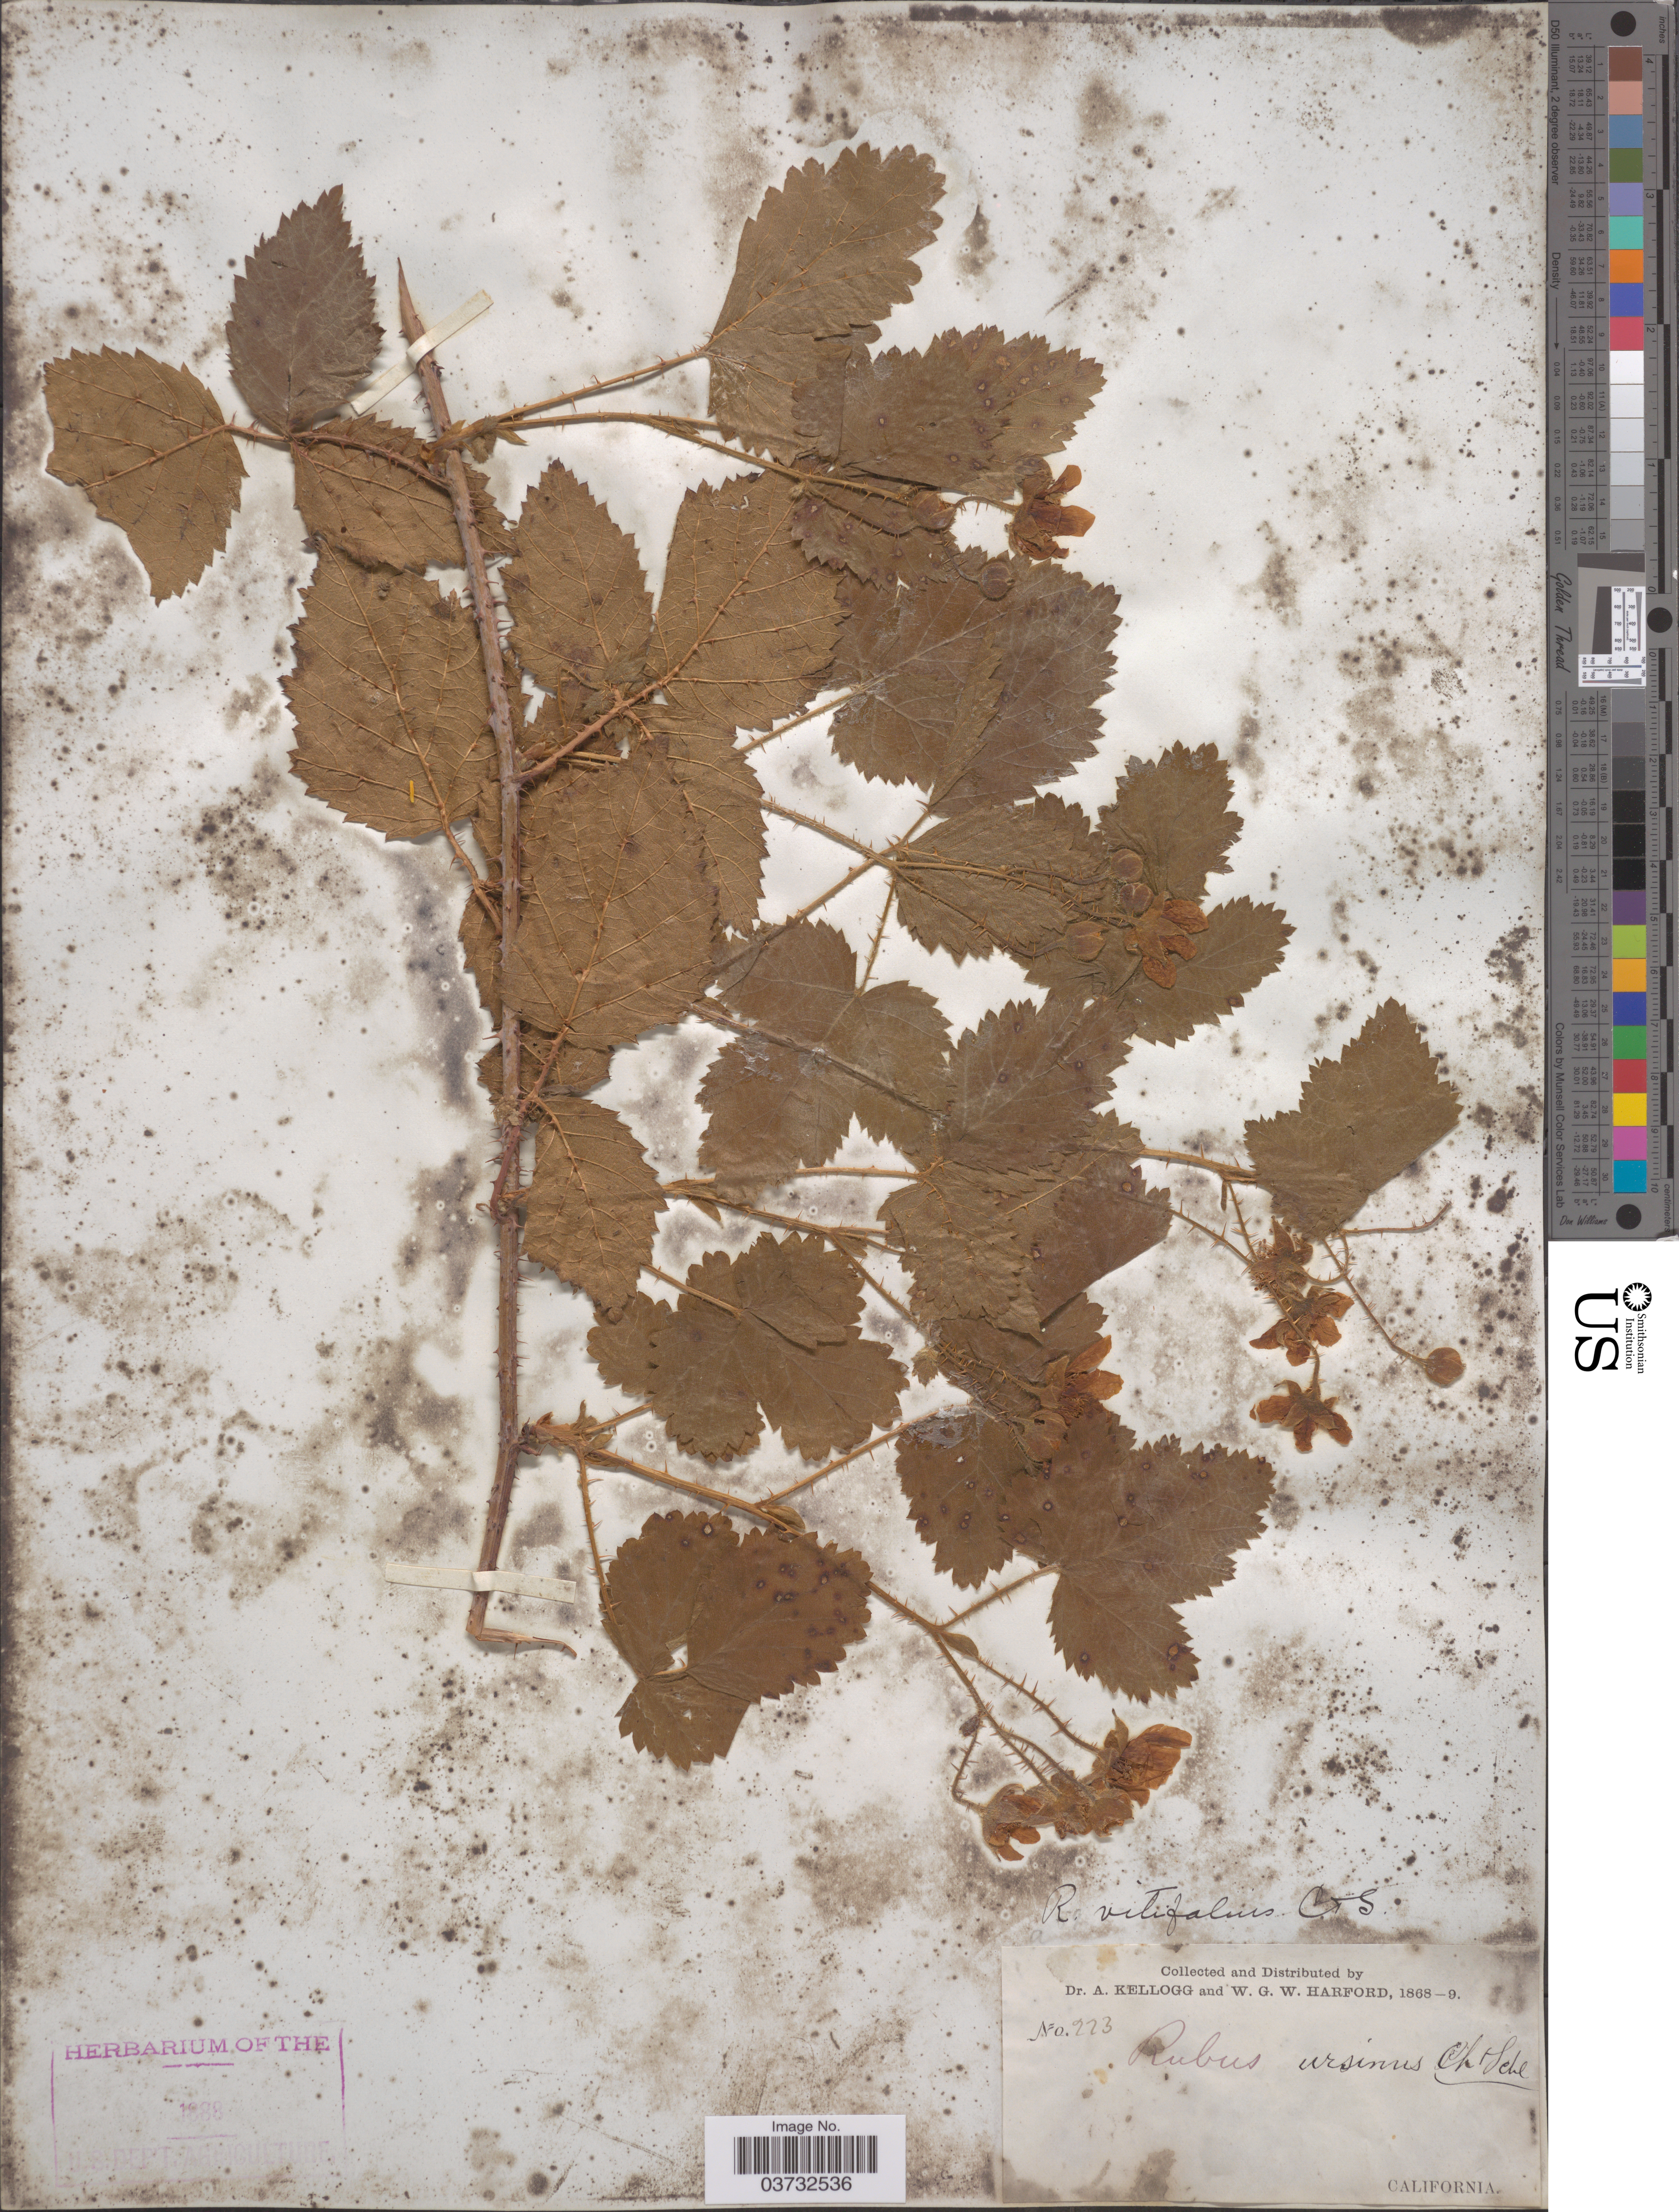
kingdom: Plantae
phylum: Tracheophyta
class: Magnoliopsida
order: Rosales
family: Rosaceae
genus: Rubus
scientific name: Rubus vitifolius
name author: Cham. & Schltdl.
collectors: A. Kellogg & W. G. W. Harford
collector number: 223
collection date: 1868/1869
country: United States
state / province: California